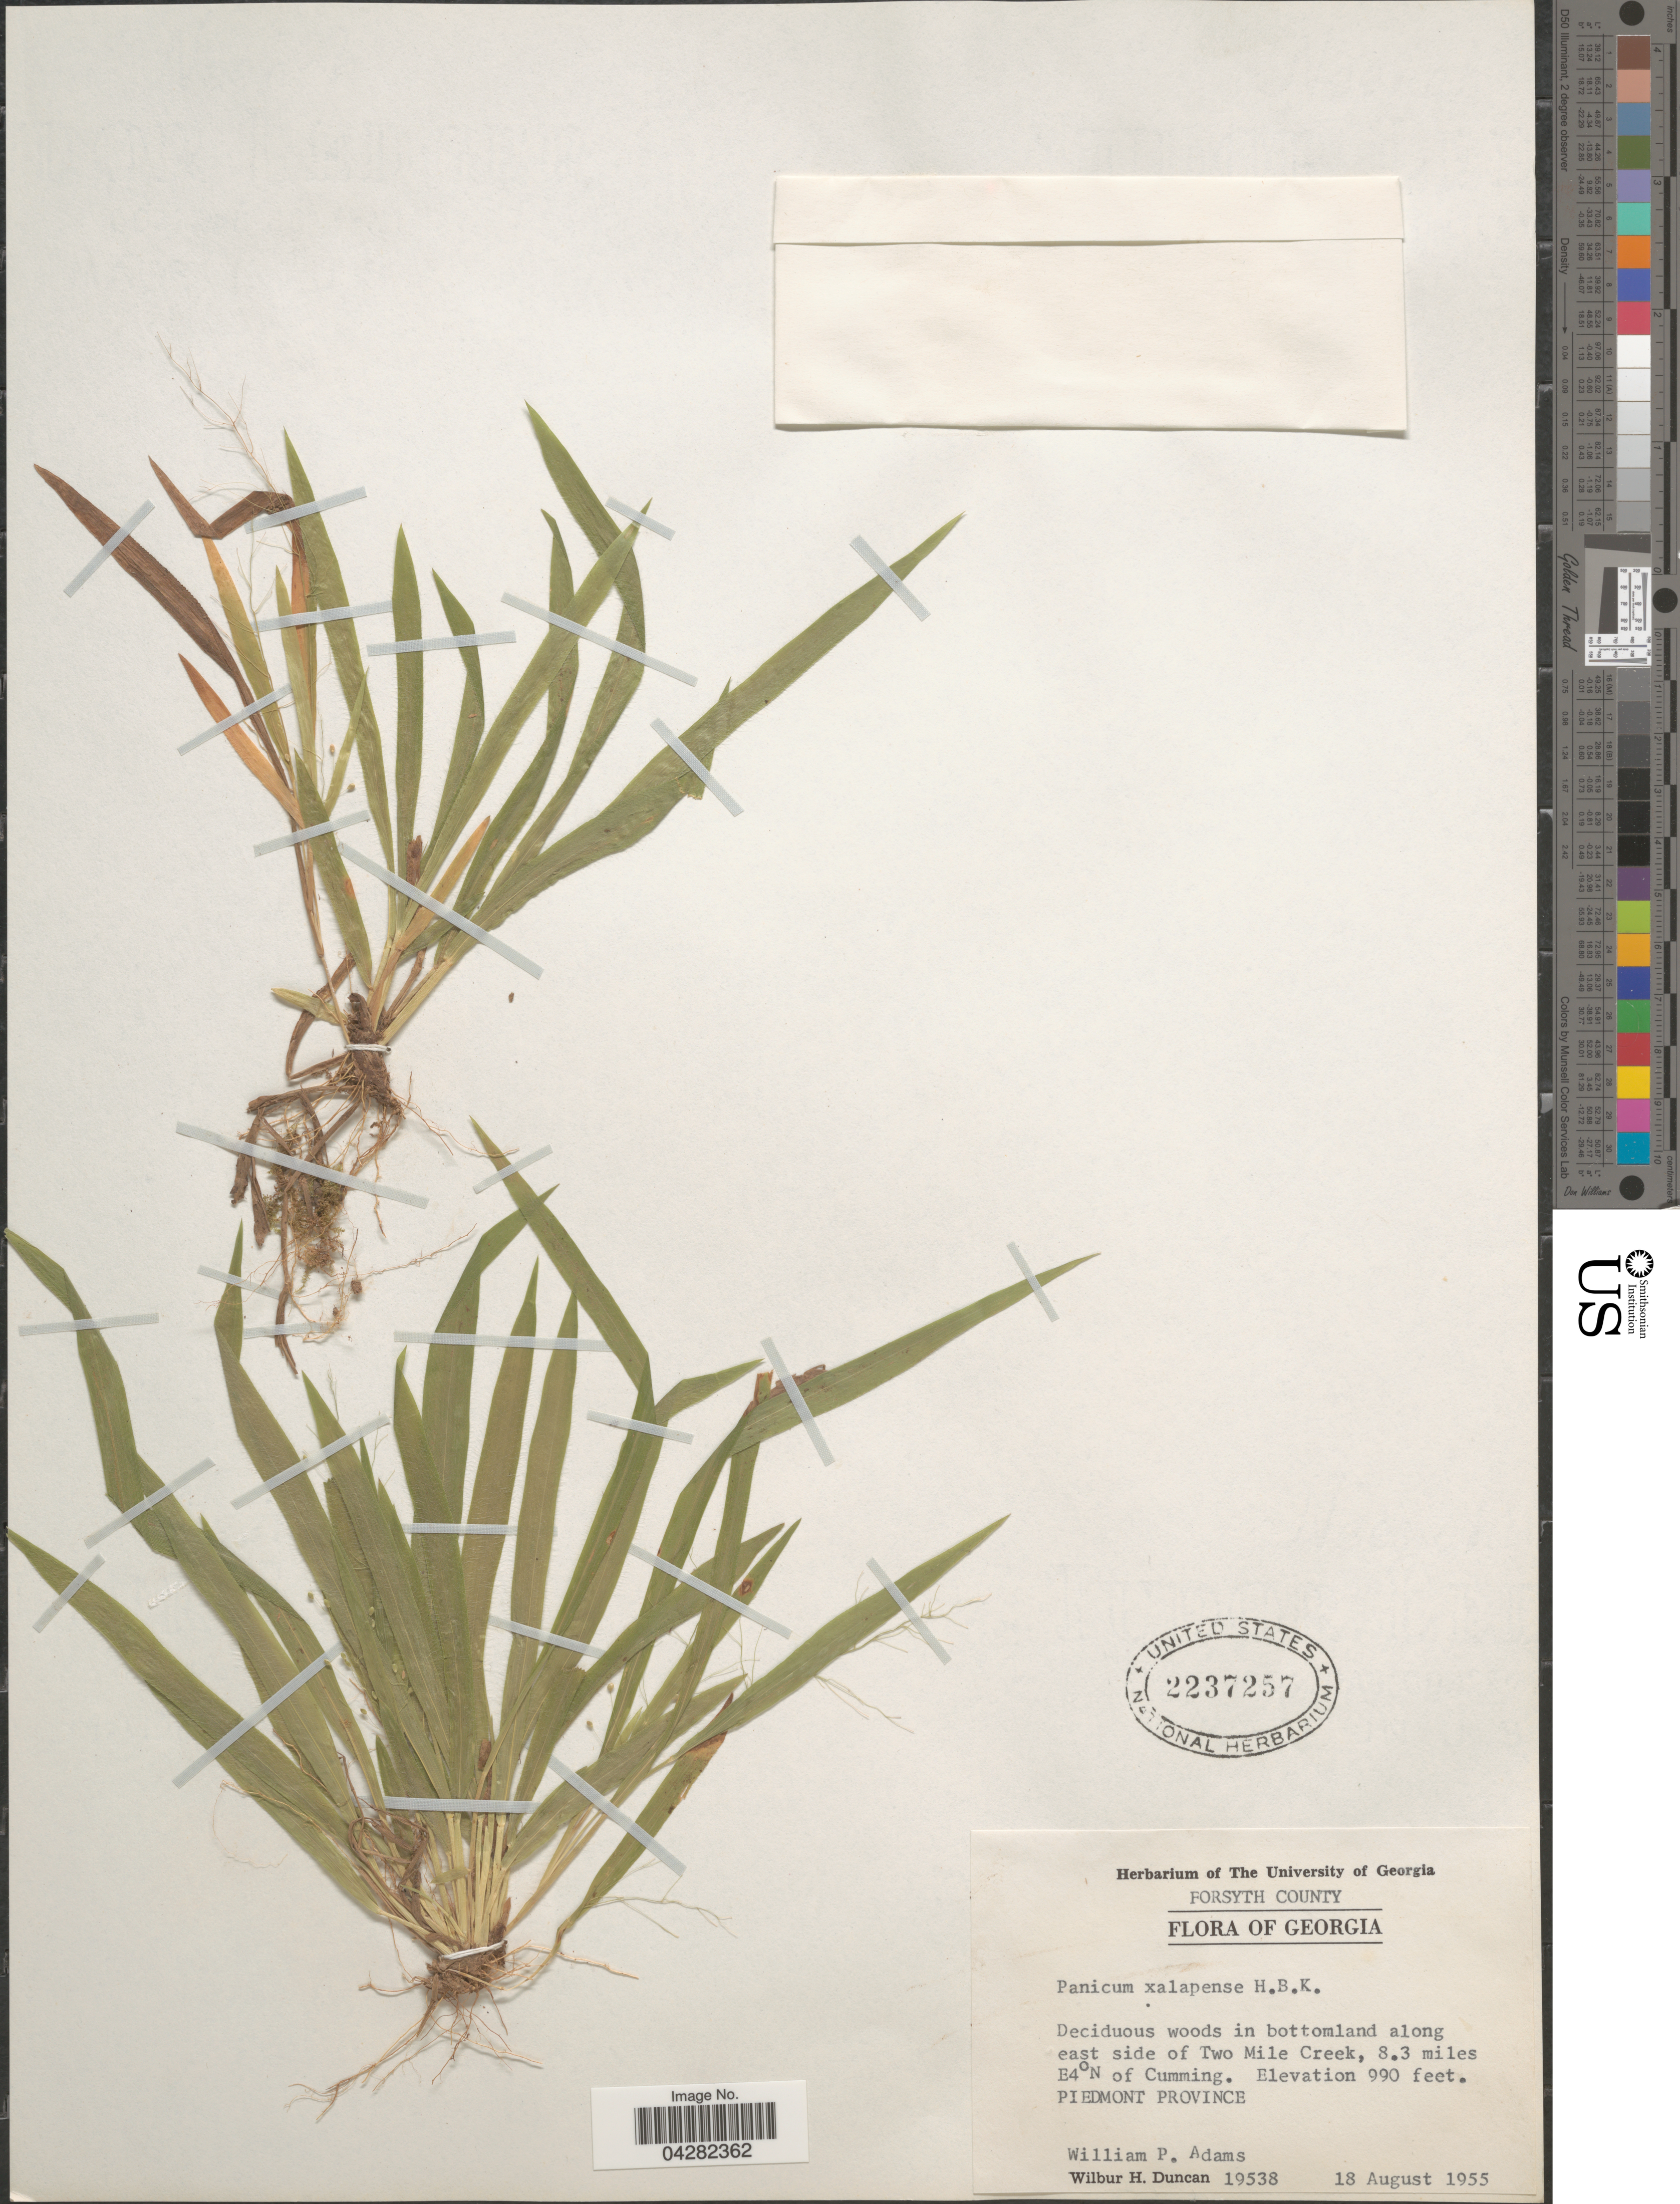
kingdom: Plantae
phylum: Tracheophyta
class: Liliopsida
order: Poales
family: Poaceae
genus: Dichanthelium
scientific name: Dichanthelium laxiflorum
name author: (Lam.) Gould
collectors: W. P. Adams & W. H. Duncan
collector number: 19538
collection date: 1955-08-18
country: United States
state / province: Georgia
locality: Forsyth County. Deciduous woods in bottomland along east side of Two Mile Creek, 8.3 miles E4°N of Cumming. Piedmont Province.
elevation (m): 302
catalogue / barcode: US 2237257